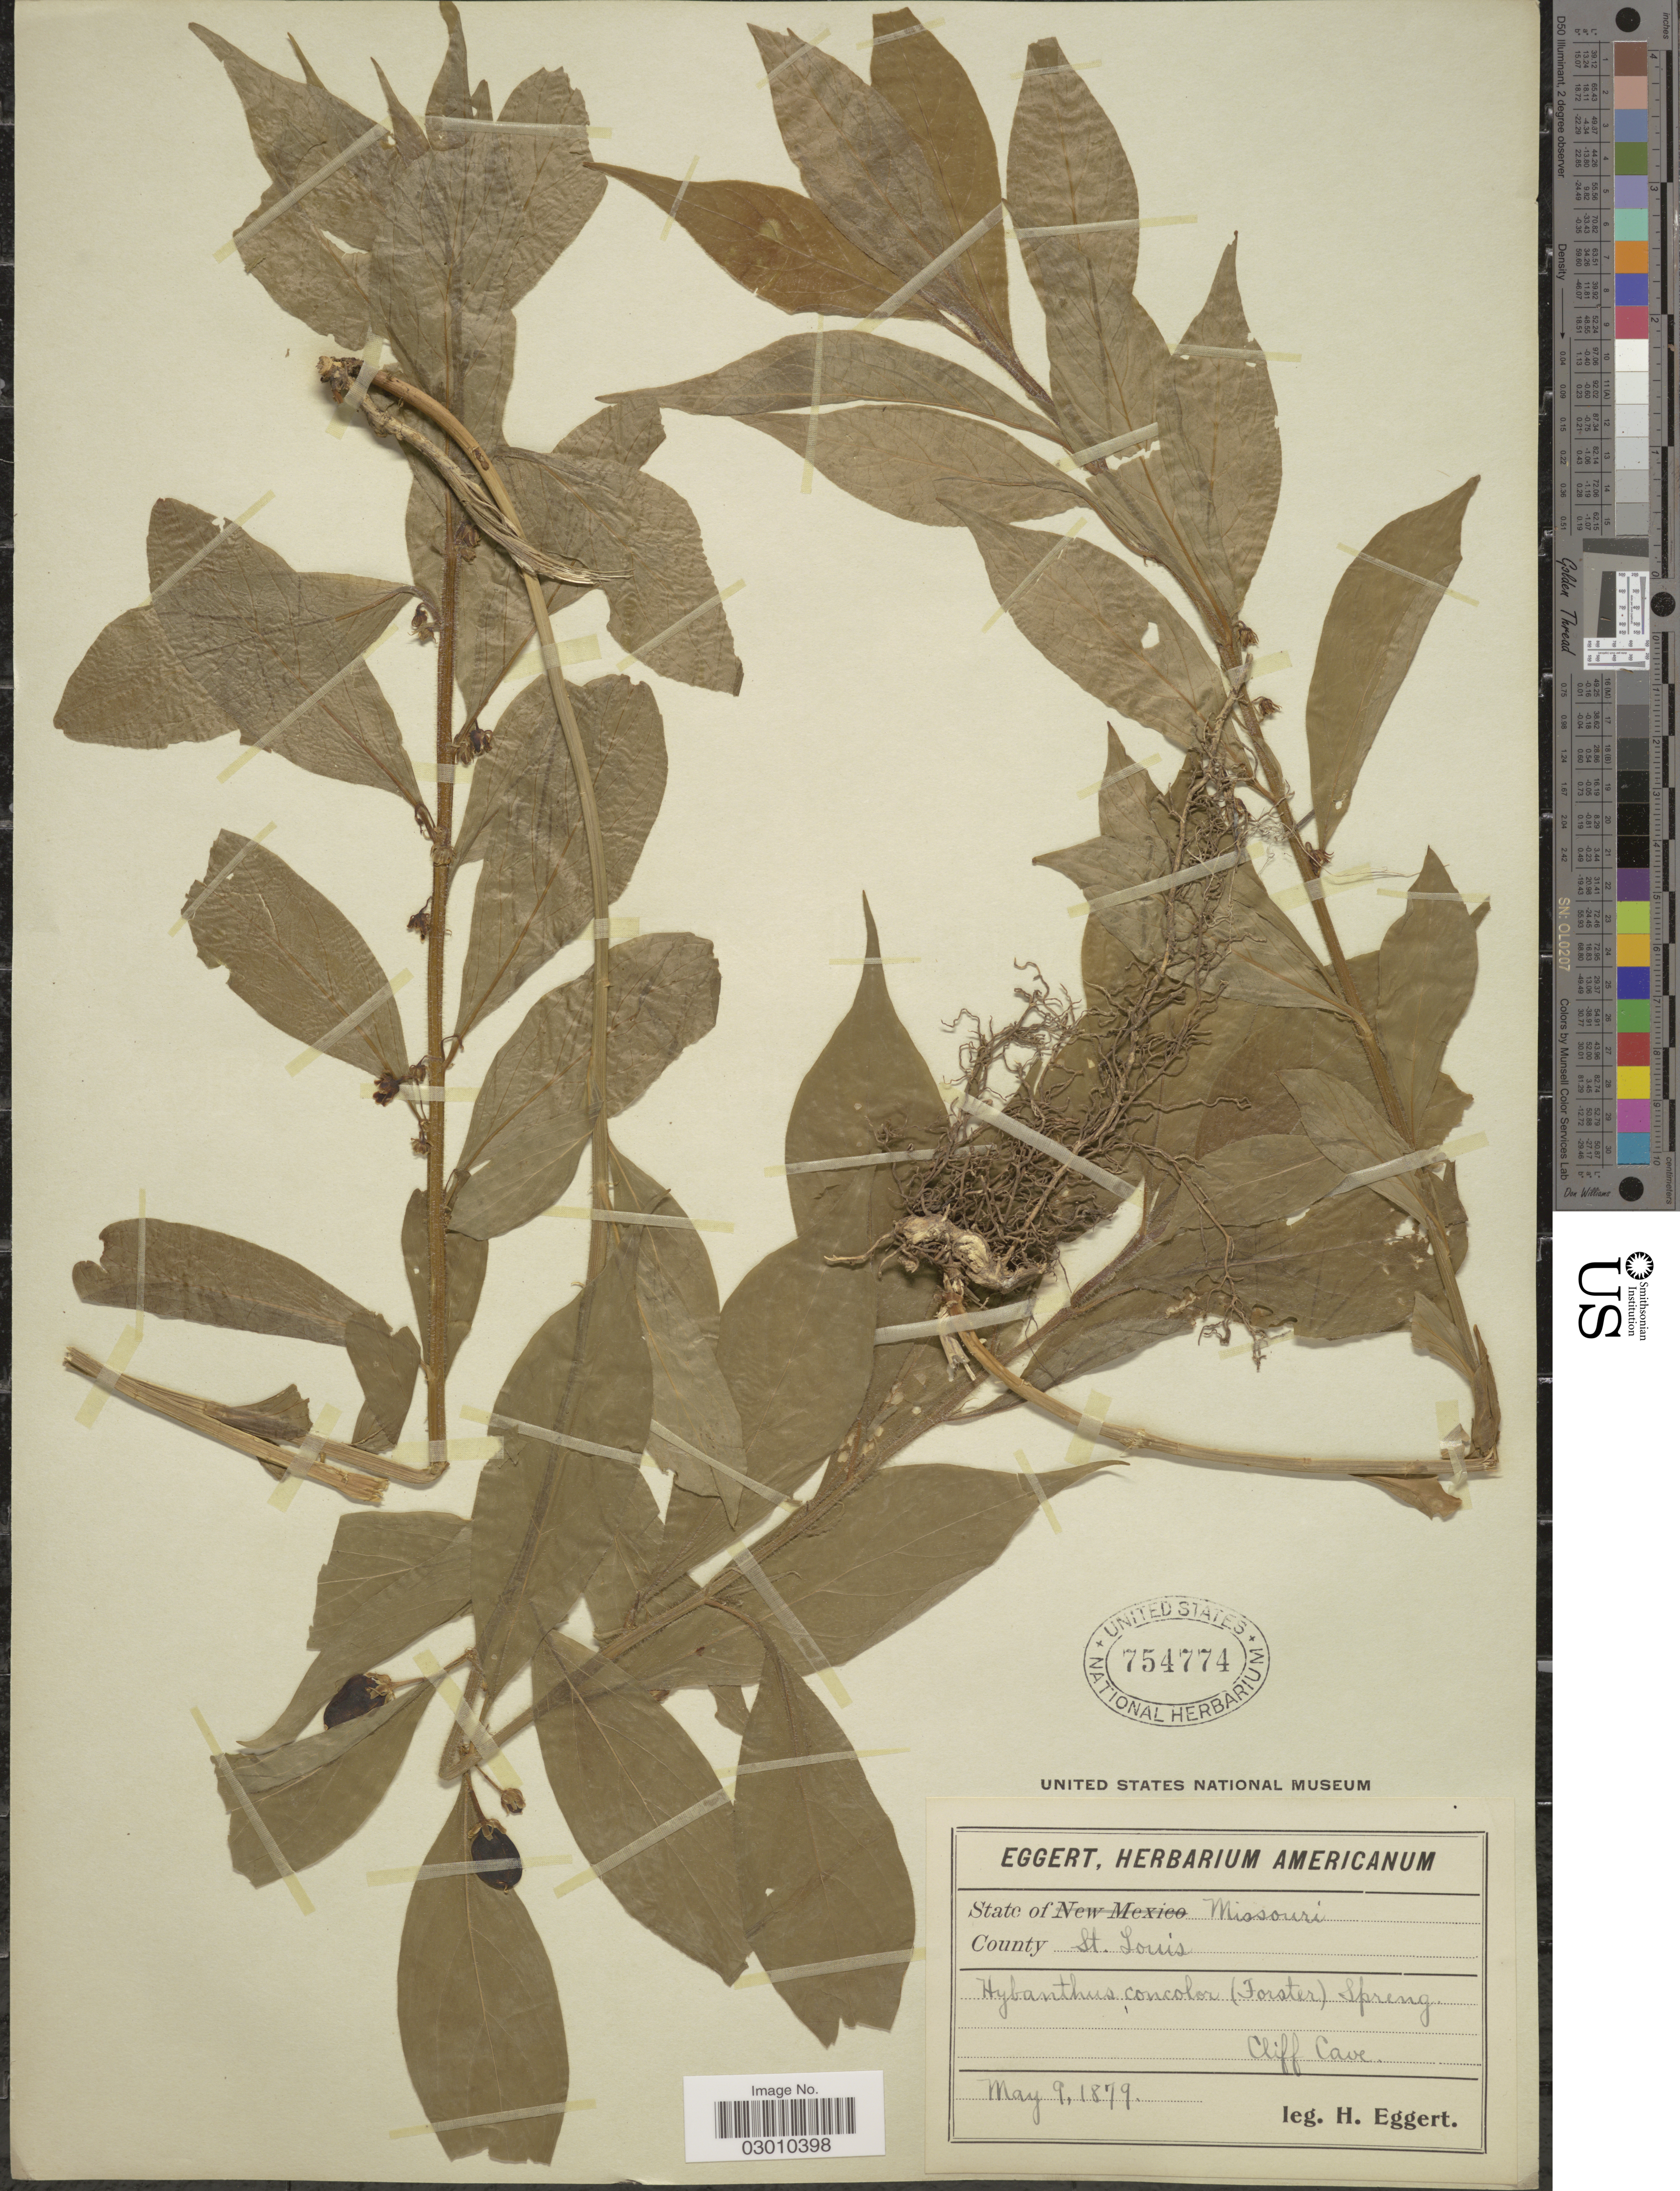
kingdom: Plantae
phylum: Tracheophyta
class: Magnoliopsida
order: Malpighiales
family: Violaceae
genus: Cubelium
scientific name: Cubelium concolor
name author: (T.F. Forst.) Raf. ex Britton & A. Br.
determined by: Strong, Mark T., (BOT), Smithsonian Institution - National Museum of Natural History (UNITED STATES)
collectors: H. Eggert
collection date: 1879-05-09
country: United States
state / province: Missouri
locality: County St. Louis. Cliff Cave.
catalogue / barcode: US 754774